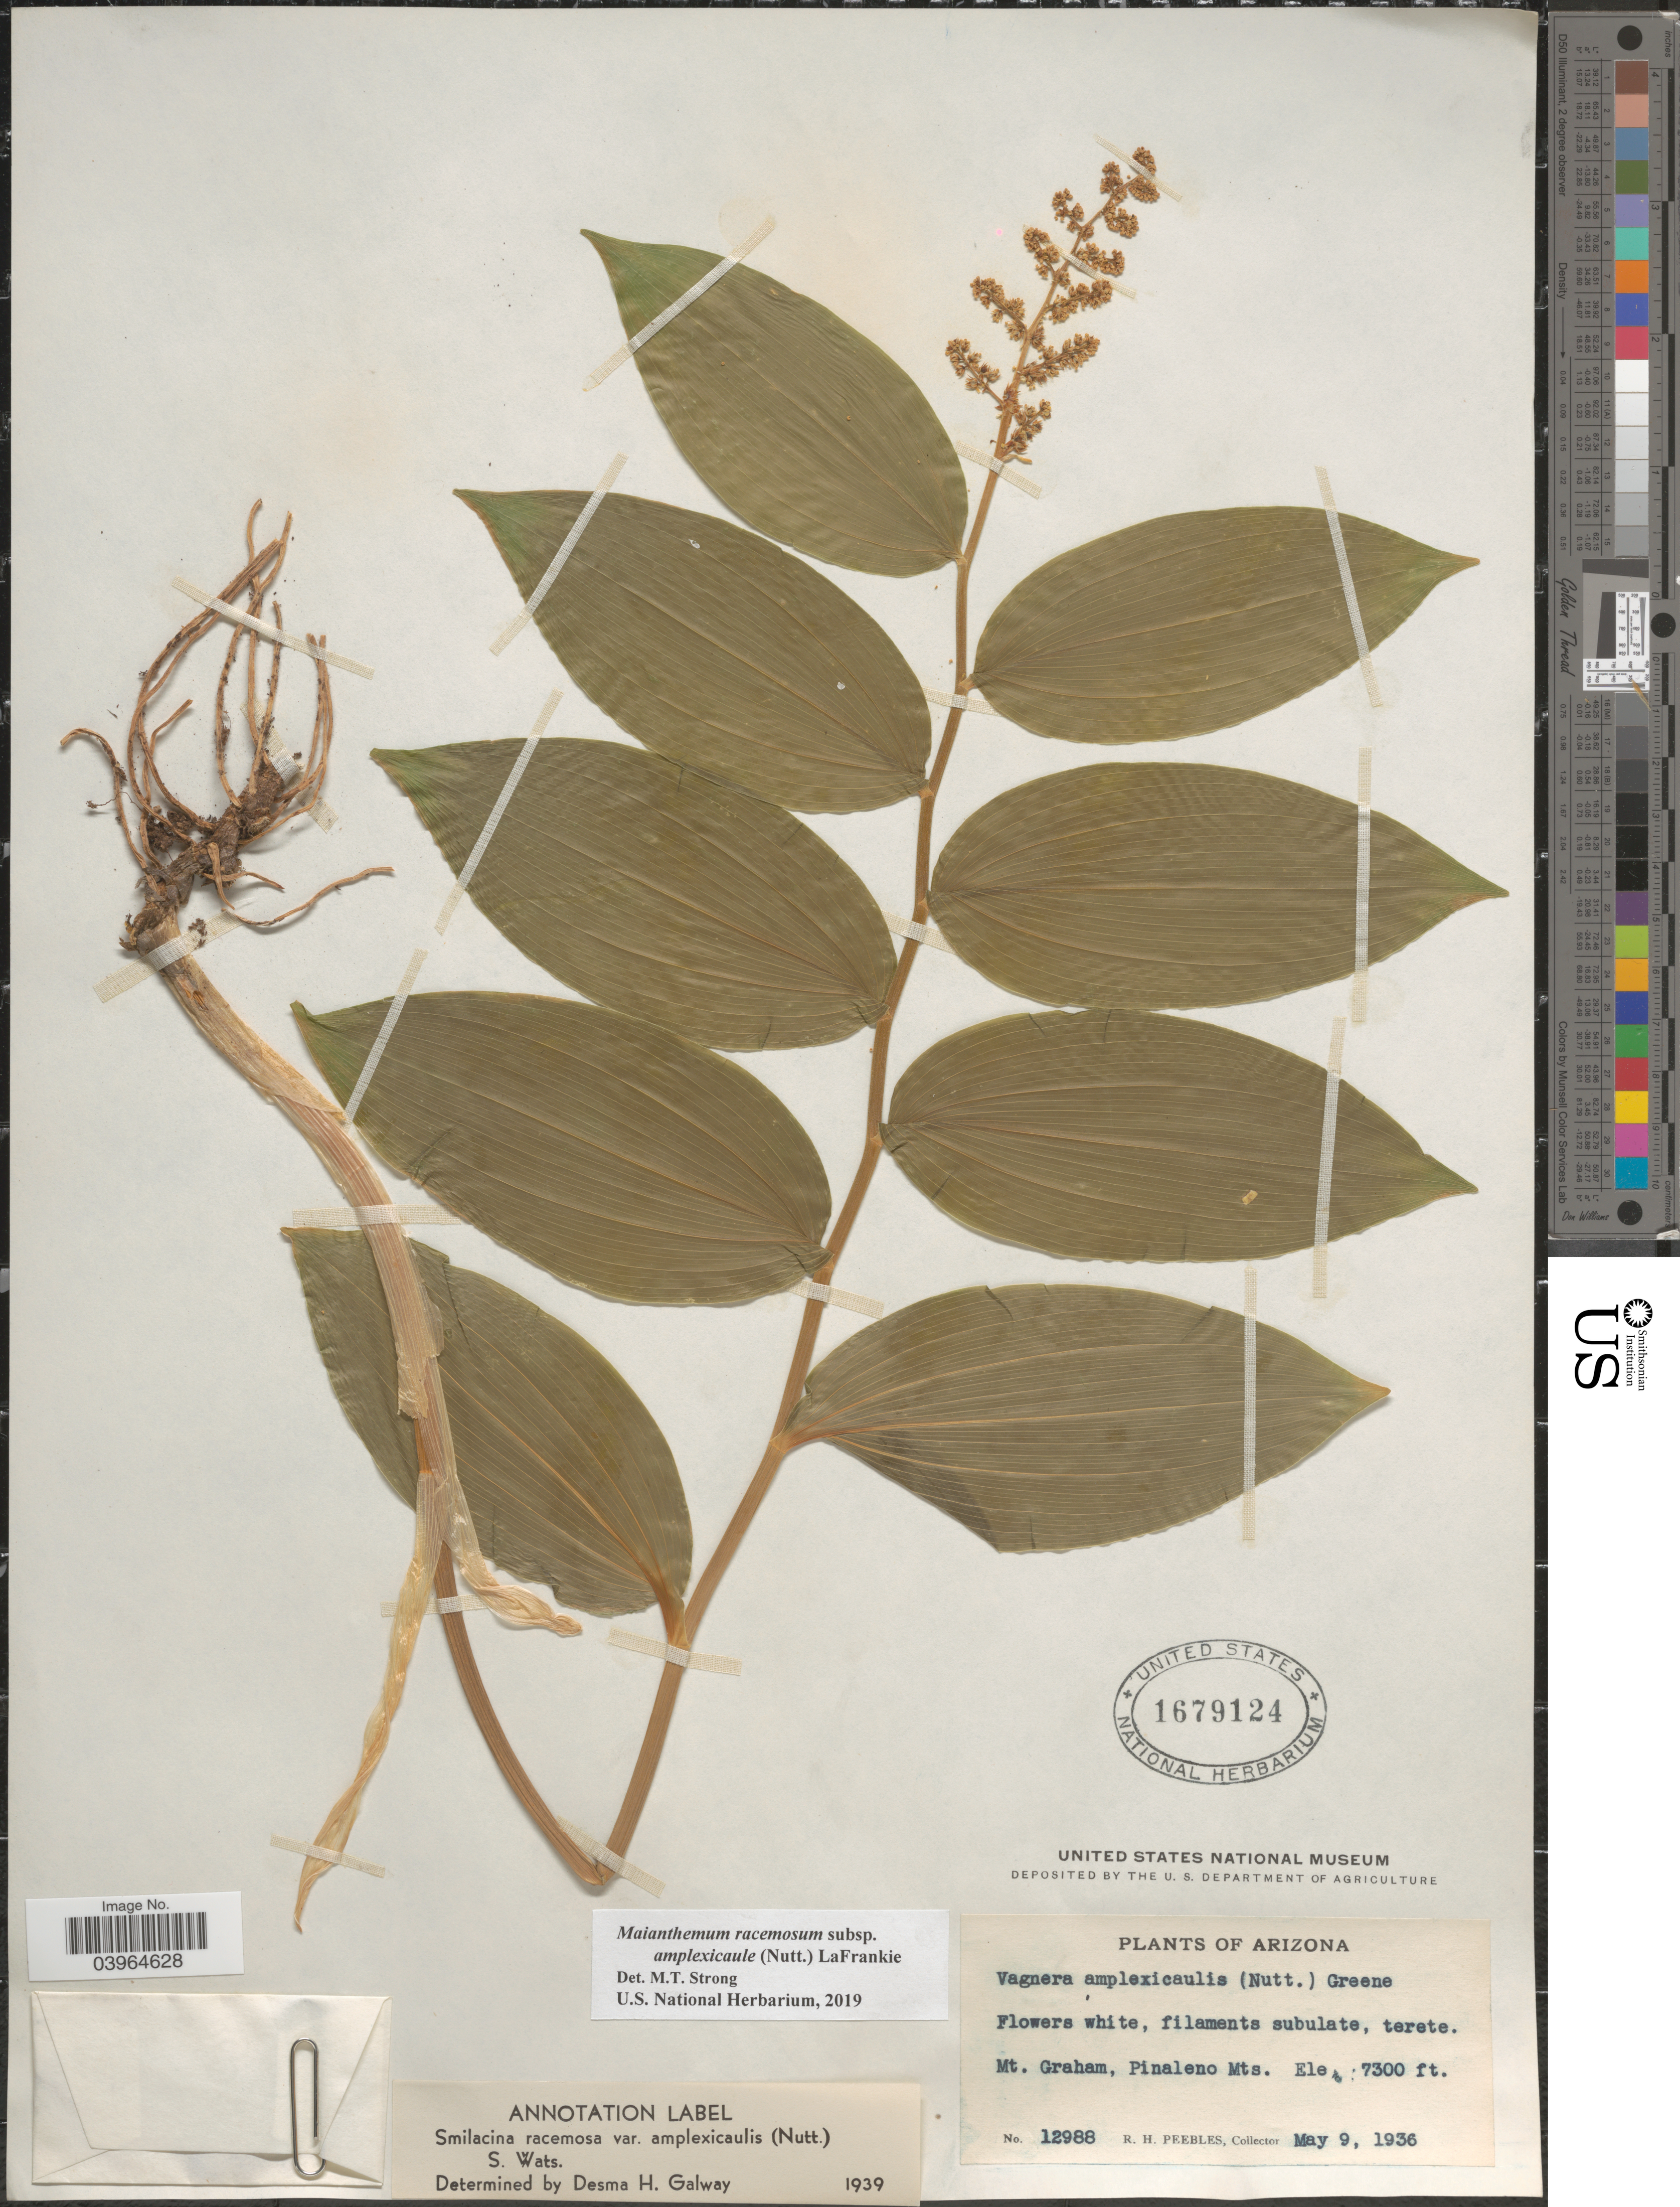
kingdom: Plantae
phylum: Tracheophyta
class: Liliopsida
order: Asparagales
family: Asparagaceae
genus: Maianthemum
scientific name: Maianthemum racemosum subsp. amplexicaule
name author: (Nutt.) LaFrankie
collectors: R. H. Peebles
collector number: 12988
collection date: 1936-05-09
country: United States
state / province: Arizona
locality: Mt. Graham, Pinaleno Mts.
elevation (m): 2225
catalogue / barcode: US 1679124